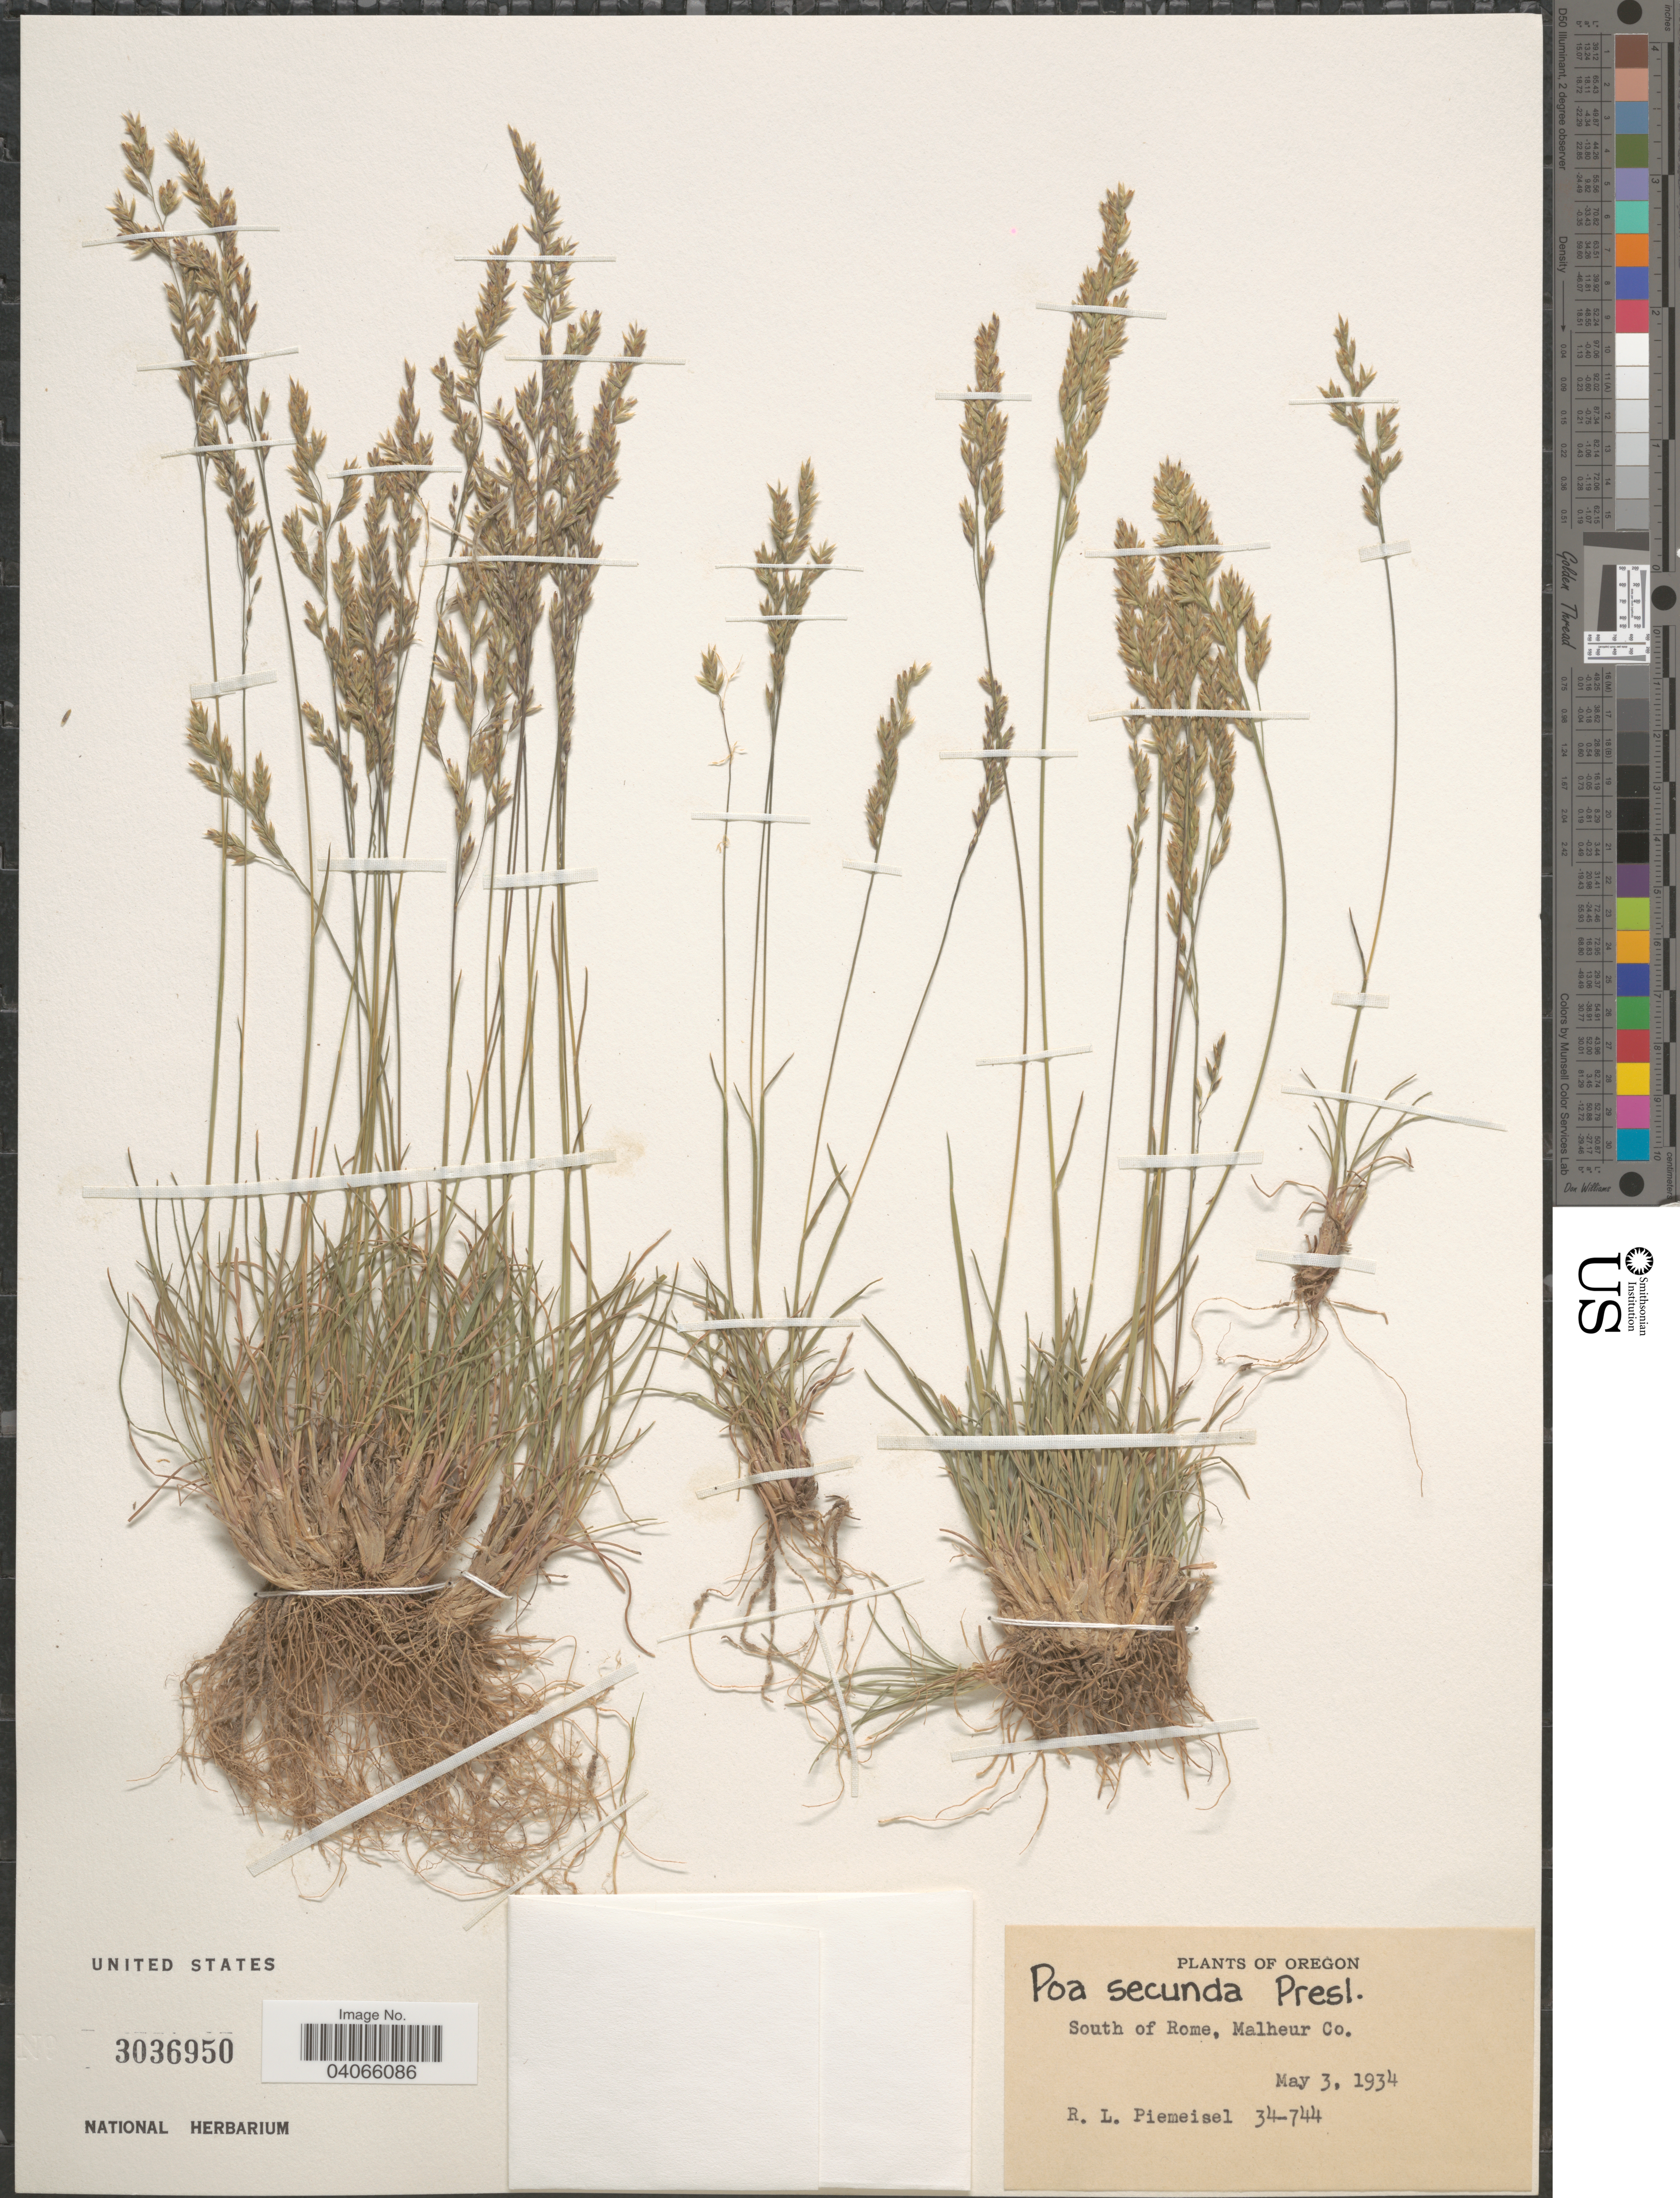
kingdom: Plantae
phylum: Tracheophyta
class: Liliopsida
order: Poales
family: Poaceae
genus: Poa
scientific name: Poa secunda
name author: J. Presl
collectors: R. L. Piemeisel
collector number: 34-744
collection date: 1934-05-03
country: United States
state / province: Oregon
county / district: Malheur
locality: South of Rome, Malheur Co.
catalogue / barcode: US 3036950